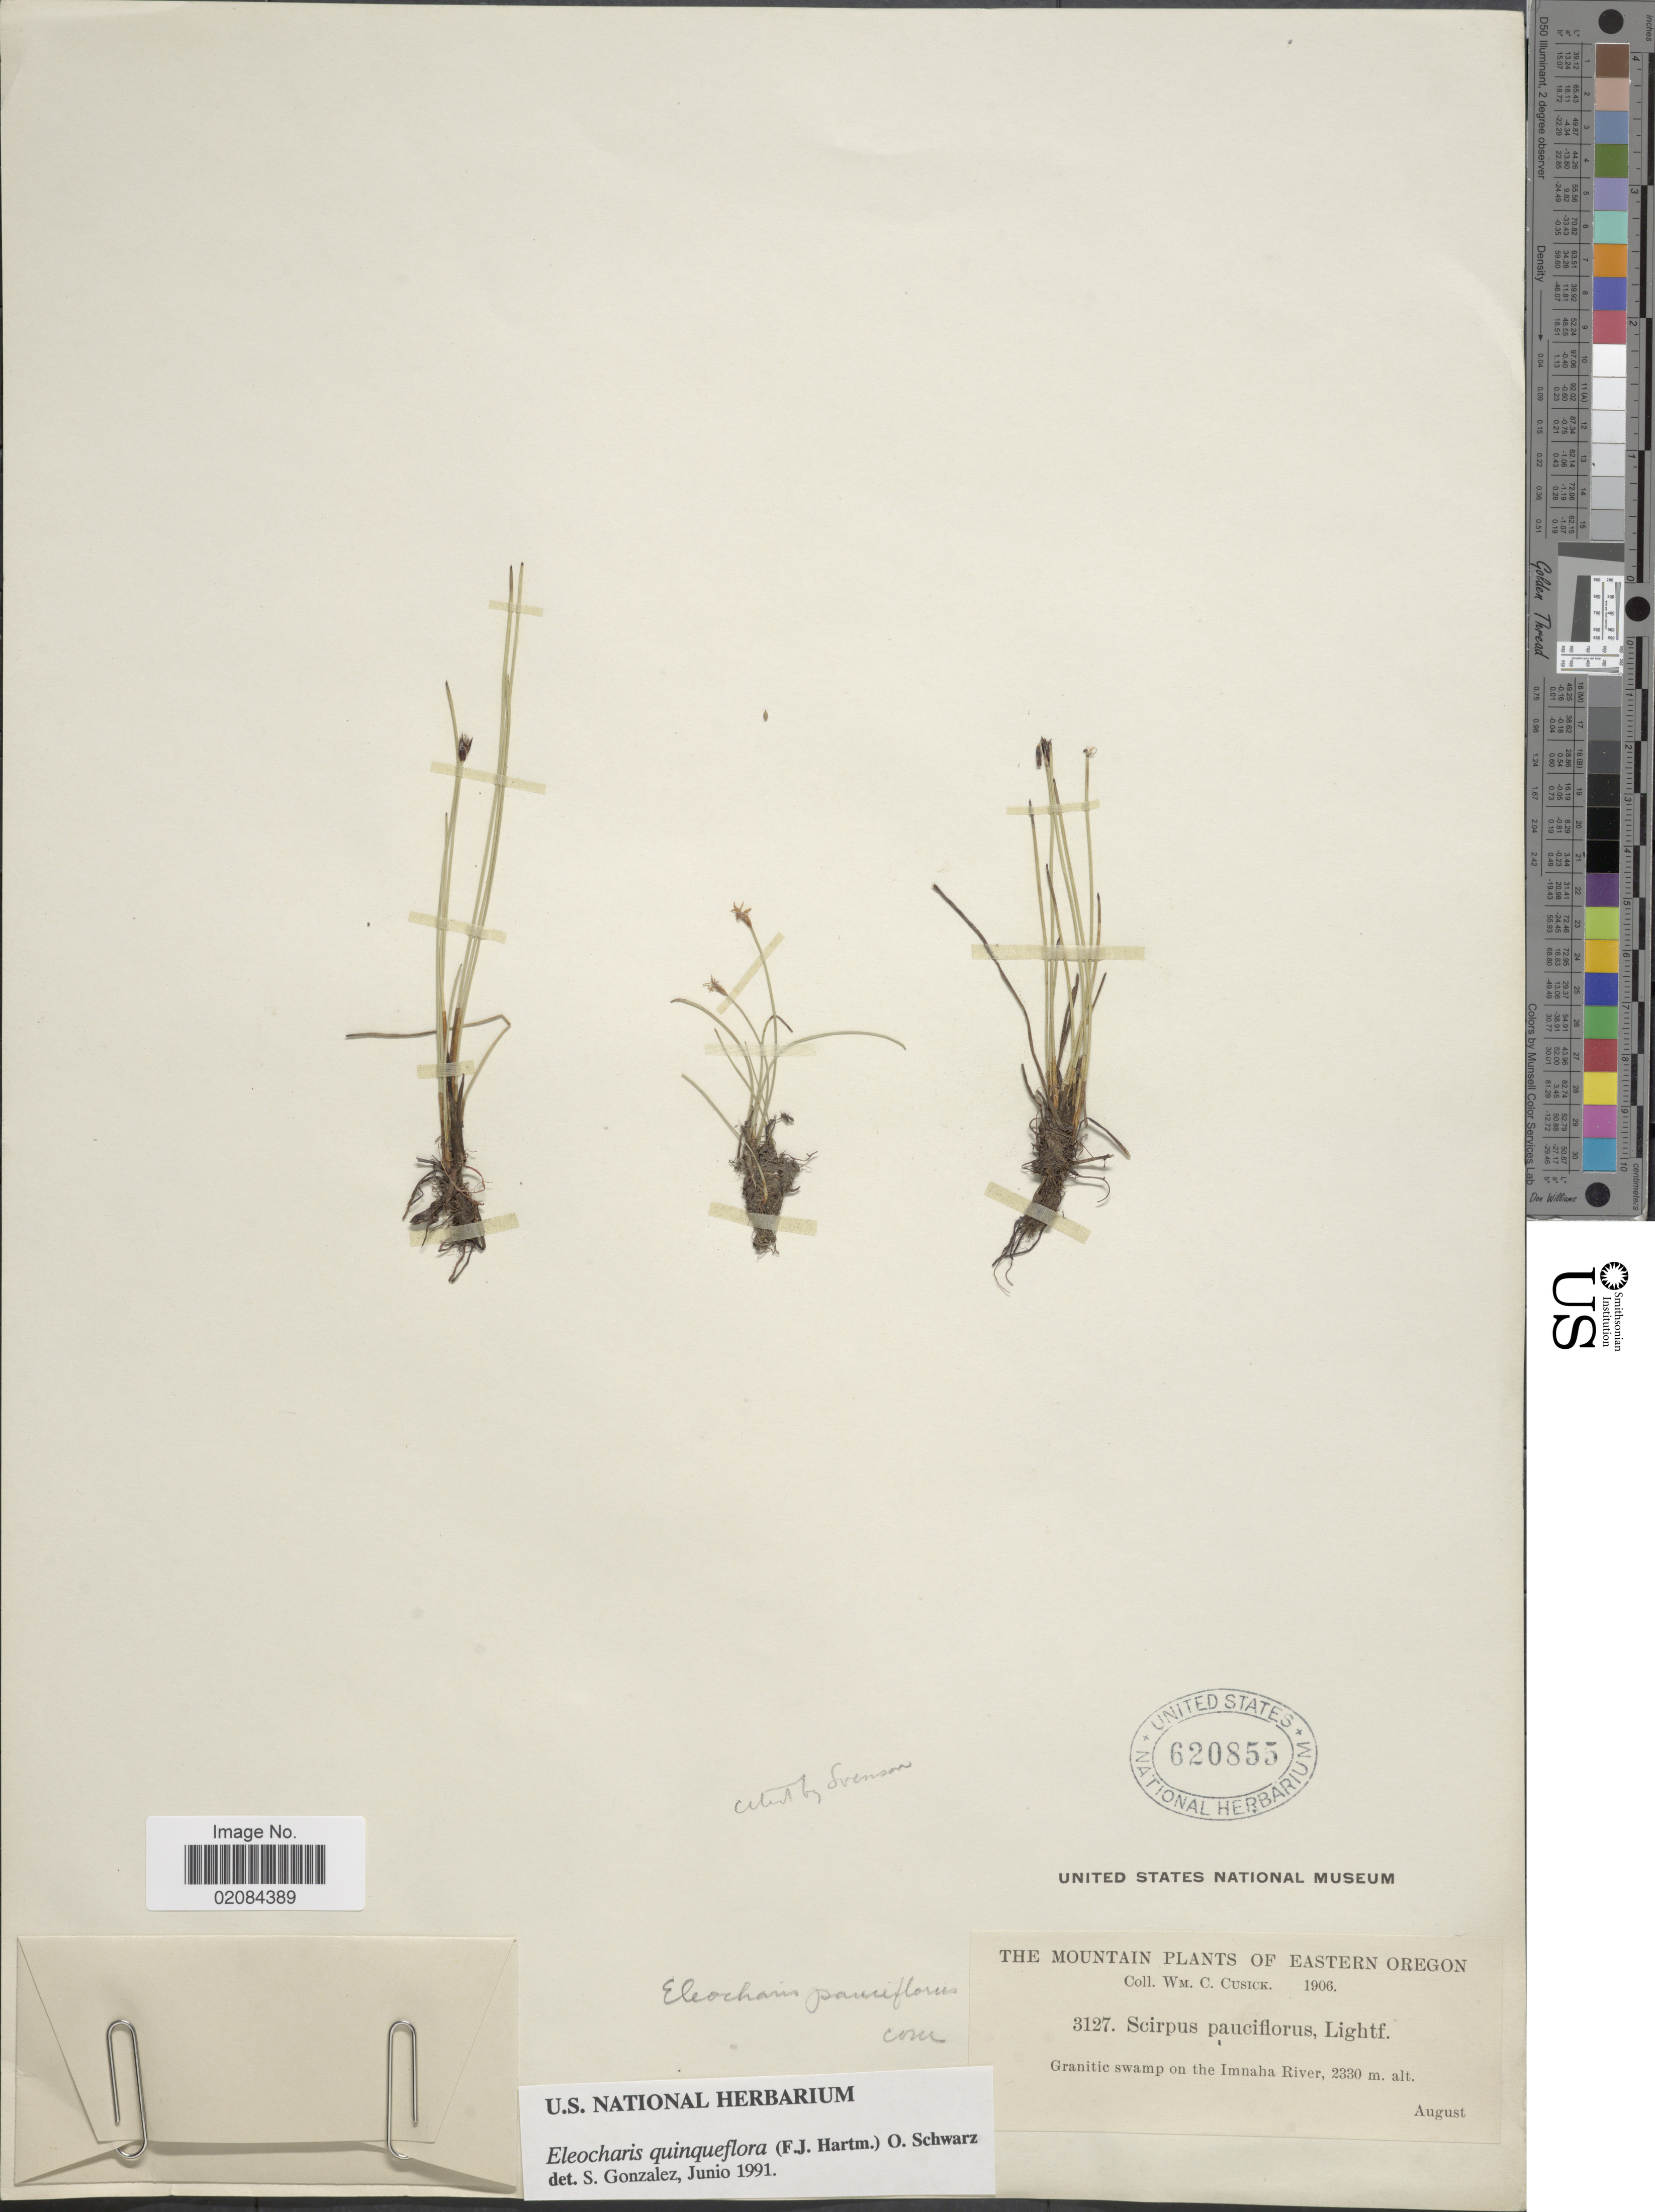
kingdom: Plantae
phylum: Tracheophyta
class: Liliopsida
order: Poales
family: Cyperaceae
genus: Eleocharis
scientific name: Eleocharis quinqueflora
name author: (Hartmann) O. Schwarz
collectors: W. C. Cusick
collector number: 3127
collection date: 1906-08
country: United States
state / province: Oregon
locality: Eastern Oregon. On the Imnaba River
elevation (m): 2330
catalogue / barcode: US 620855